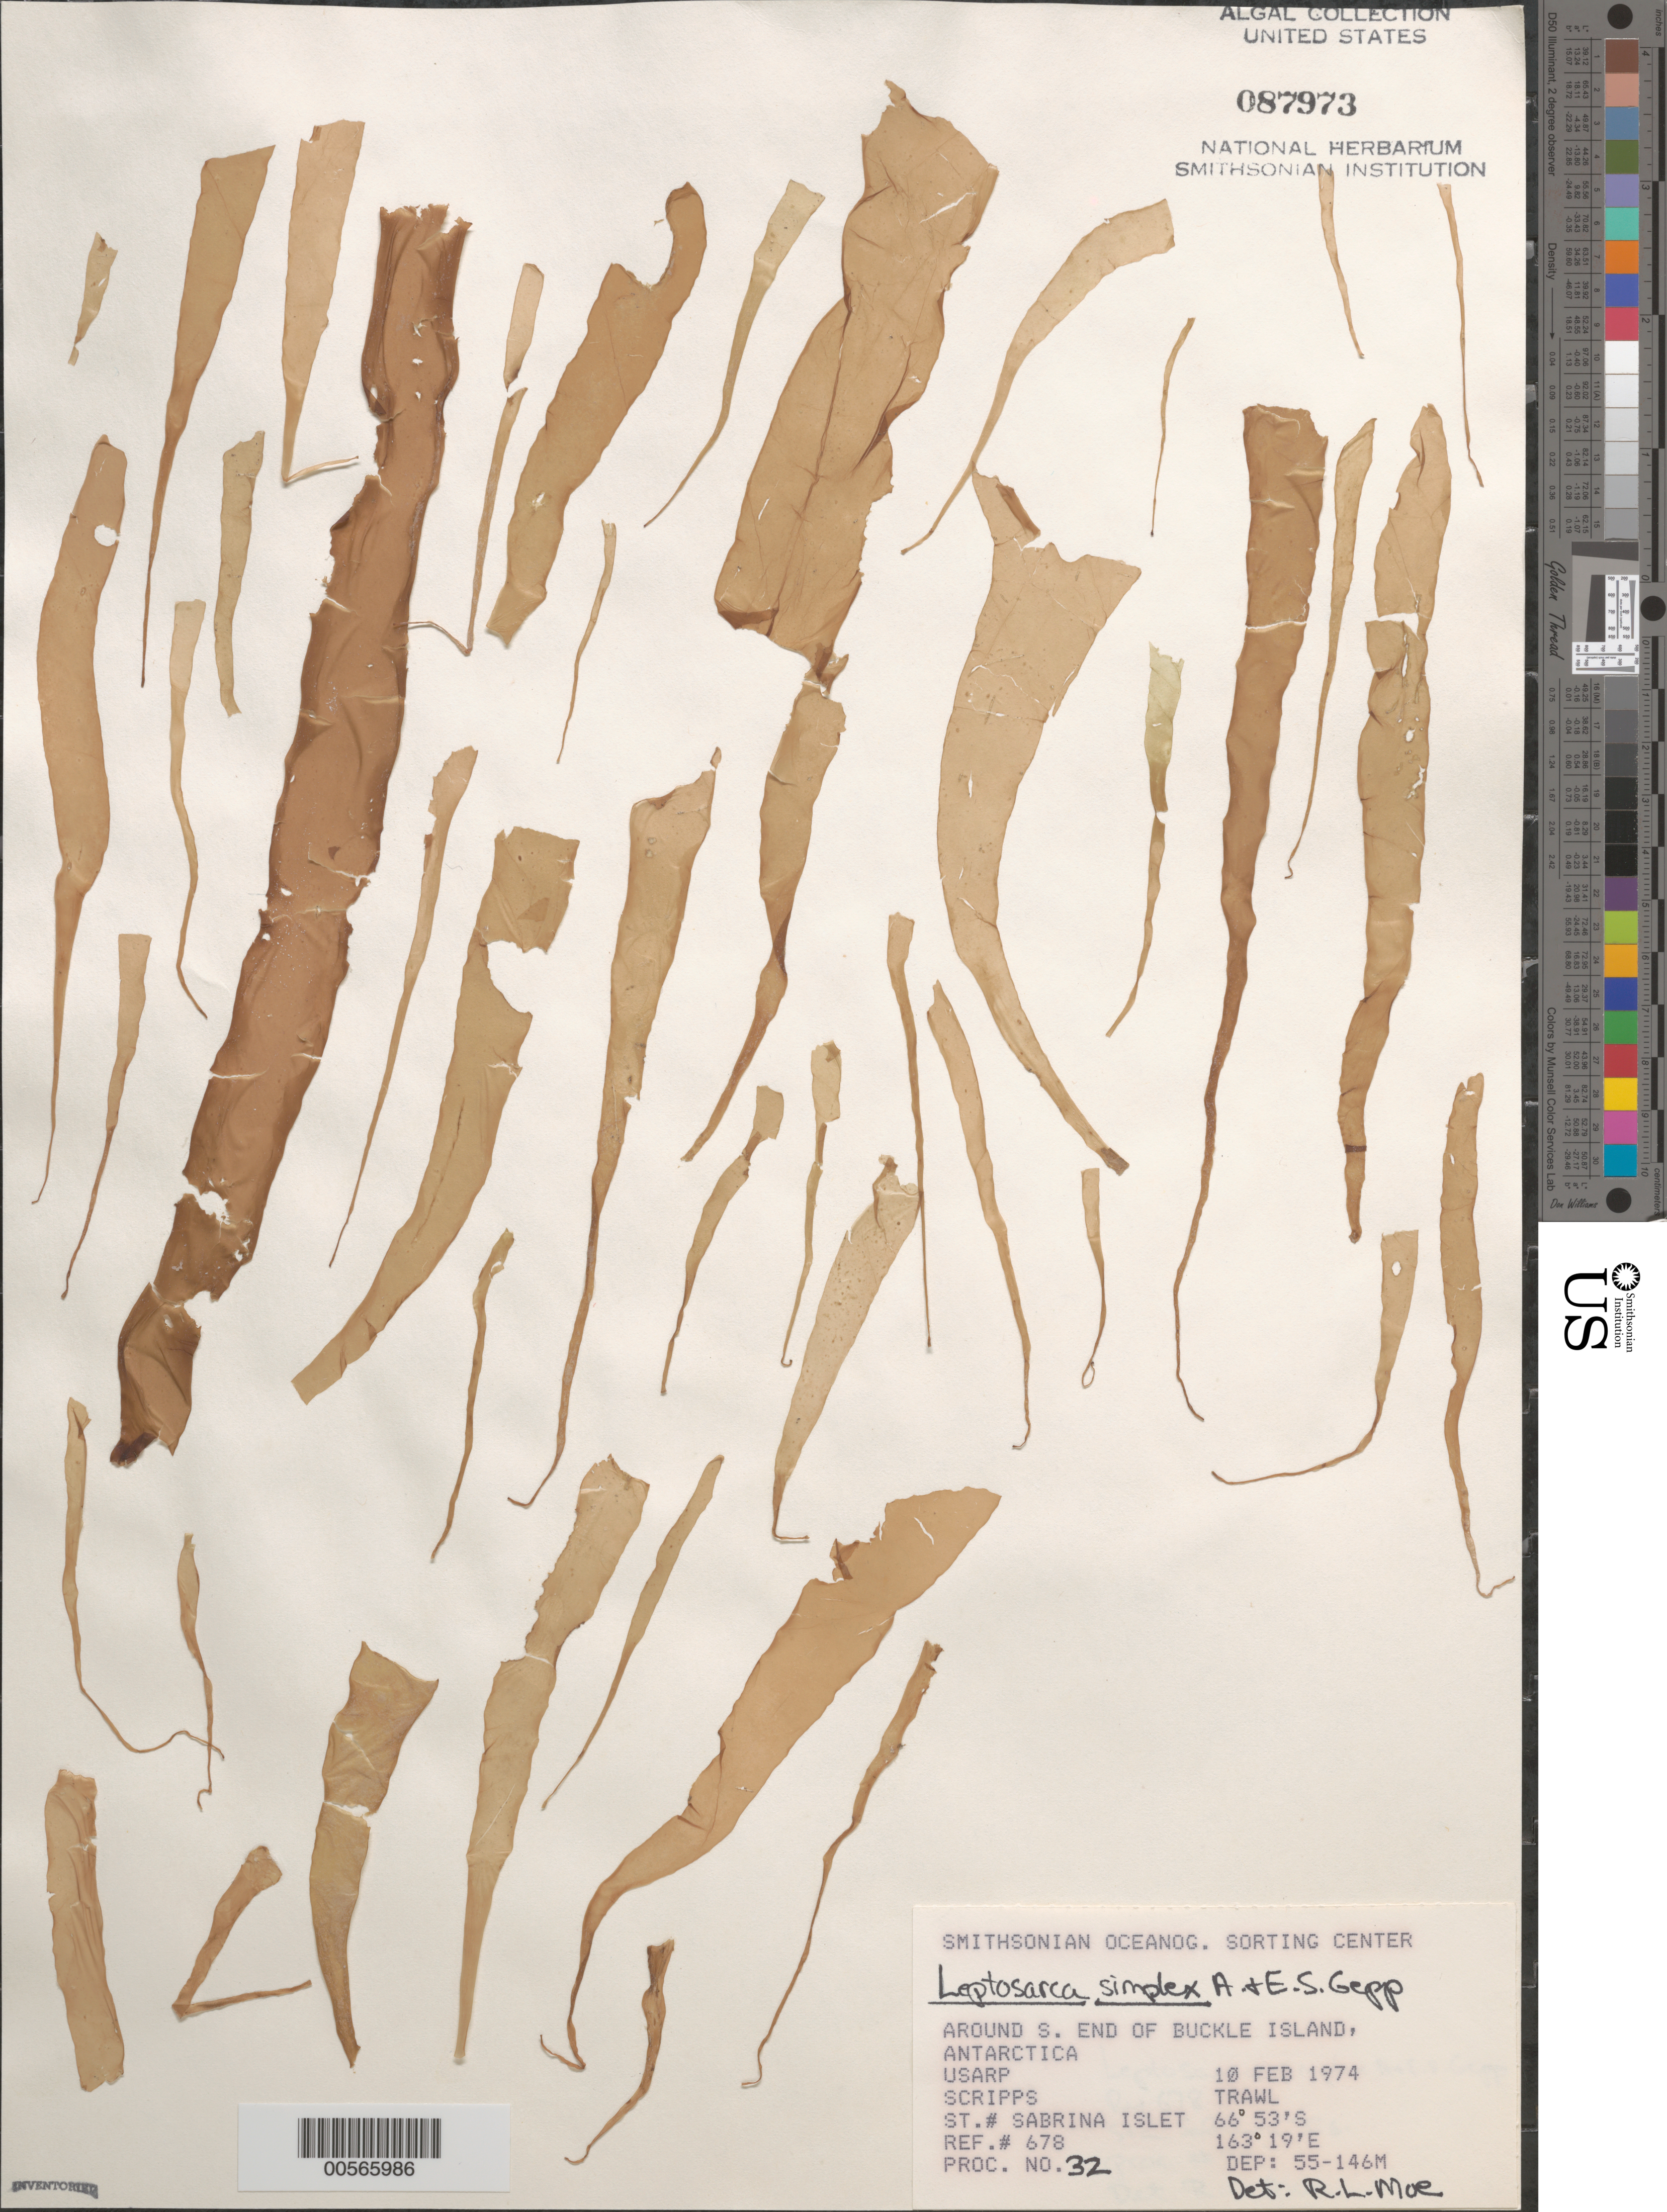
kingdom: Plantae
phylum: Rhodophyta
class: Florideophyceae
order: Palmariales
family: Palmariaceae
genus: Palmaria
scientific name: Palmaria decipiens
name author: (Reinsch) Ricker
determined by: Algae name updating Project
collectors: Scripps Institution of Oceanography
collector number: Station Sabrina Islet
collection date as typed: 10 Feb 1974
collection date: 1974-02-10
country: Antarctica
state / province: Ross Dependency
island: Buckle Island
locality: Sabrina Islet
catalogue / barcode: US 87973